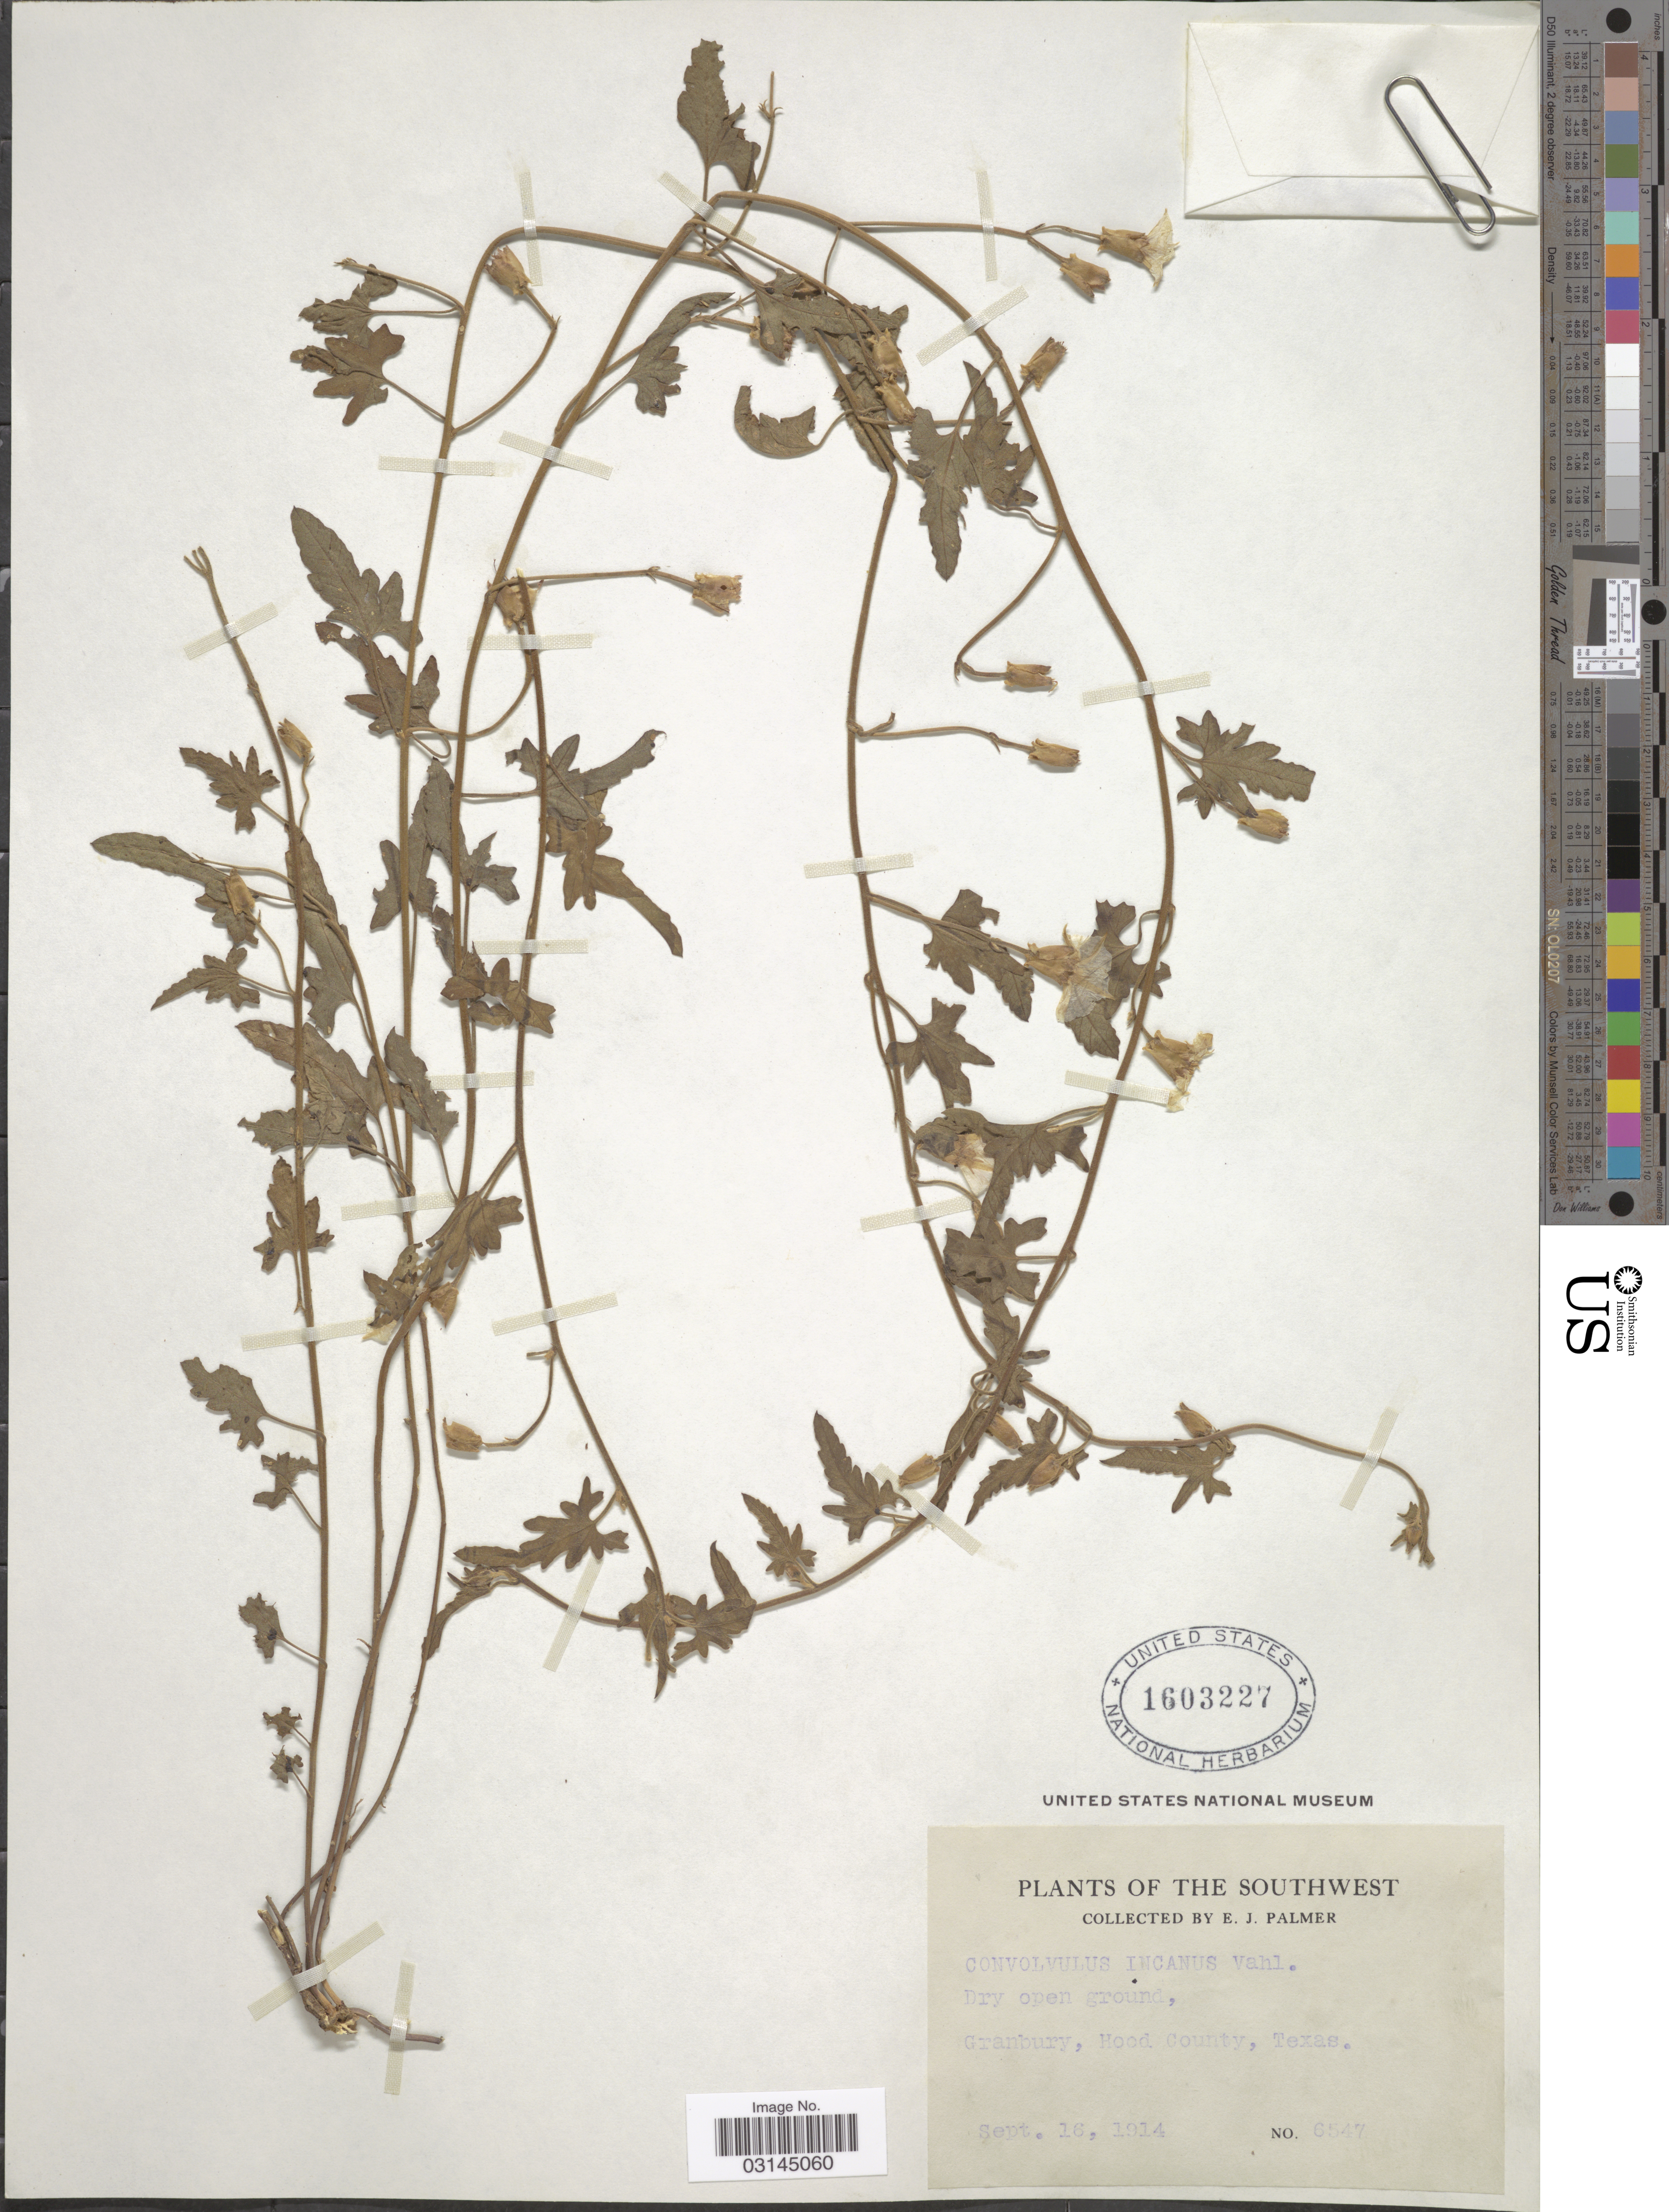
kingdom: Plantae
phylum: Tracheophyta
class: Magnoliopsida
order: Solanales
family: Convolvulaceae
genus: Convolvulus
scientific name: Convolvulus hermannioides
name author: A. Gray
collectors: E. J. Palmer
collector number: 6547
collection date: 1914-09-16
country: United States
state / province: Texas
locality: The Southwest. Granbury, Hood County.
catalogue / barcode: US 1603227